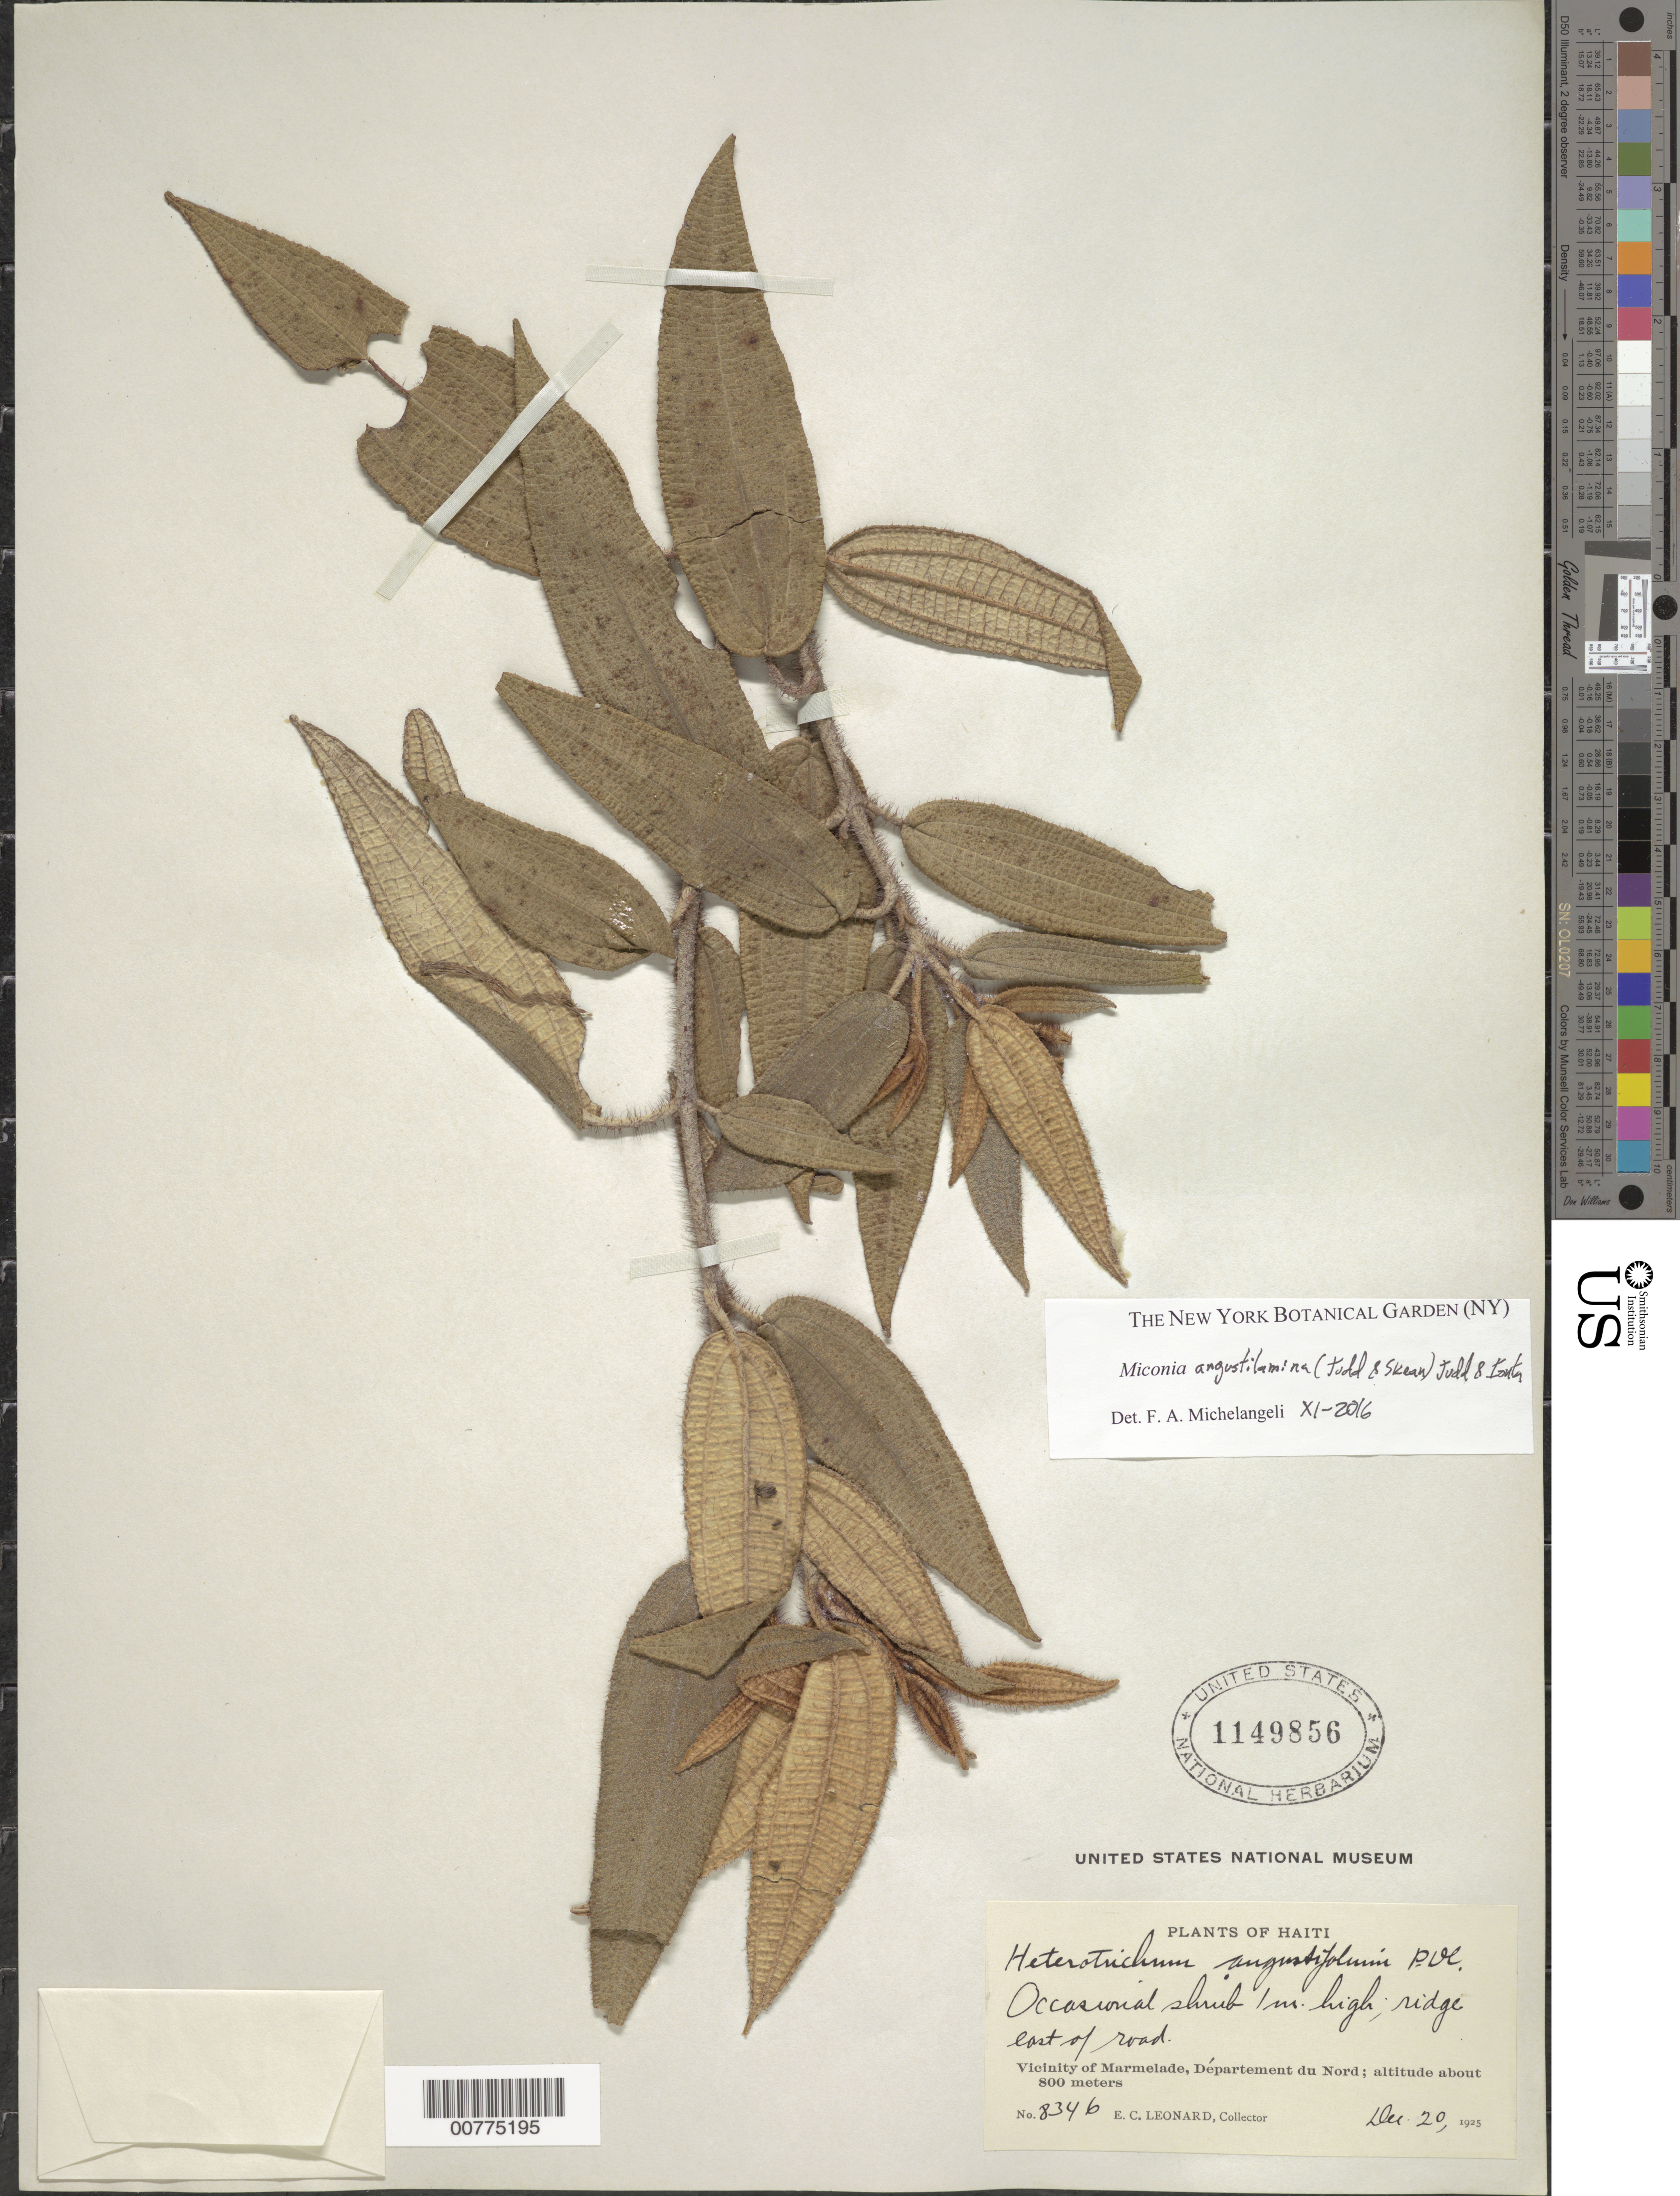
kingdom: Plantae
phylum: Tracheophyta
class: Magnoliopsida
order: Myrtales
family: Melastomataceae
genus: Miconia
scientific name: Miconia angustilamina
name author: (Judd & Skean) Judd & Ionta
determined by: Michelangeli, F. A.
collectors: E. C. Leonard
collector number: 8346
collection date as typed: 20 Dec 1925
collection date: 1925-12-20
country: Haiti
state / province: Nord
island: Hispaniola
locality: Vicinity of Marmelade.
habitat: Ridge east of road.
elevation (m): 800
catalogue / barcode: US 1149856